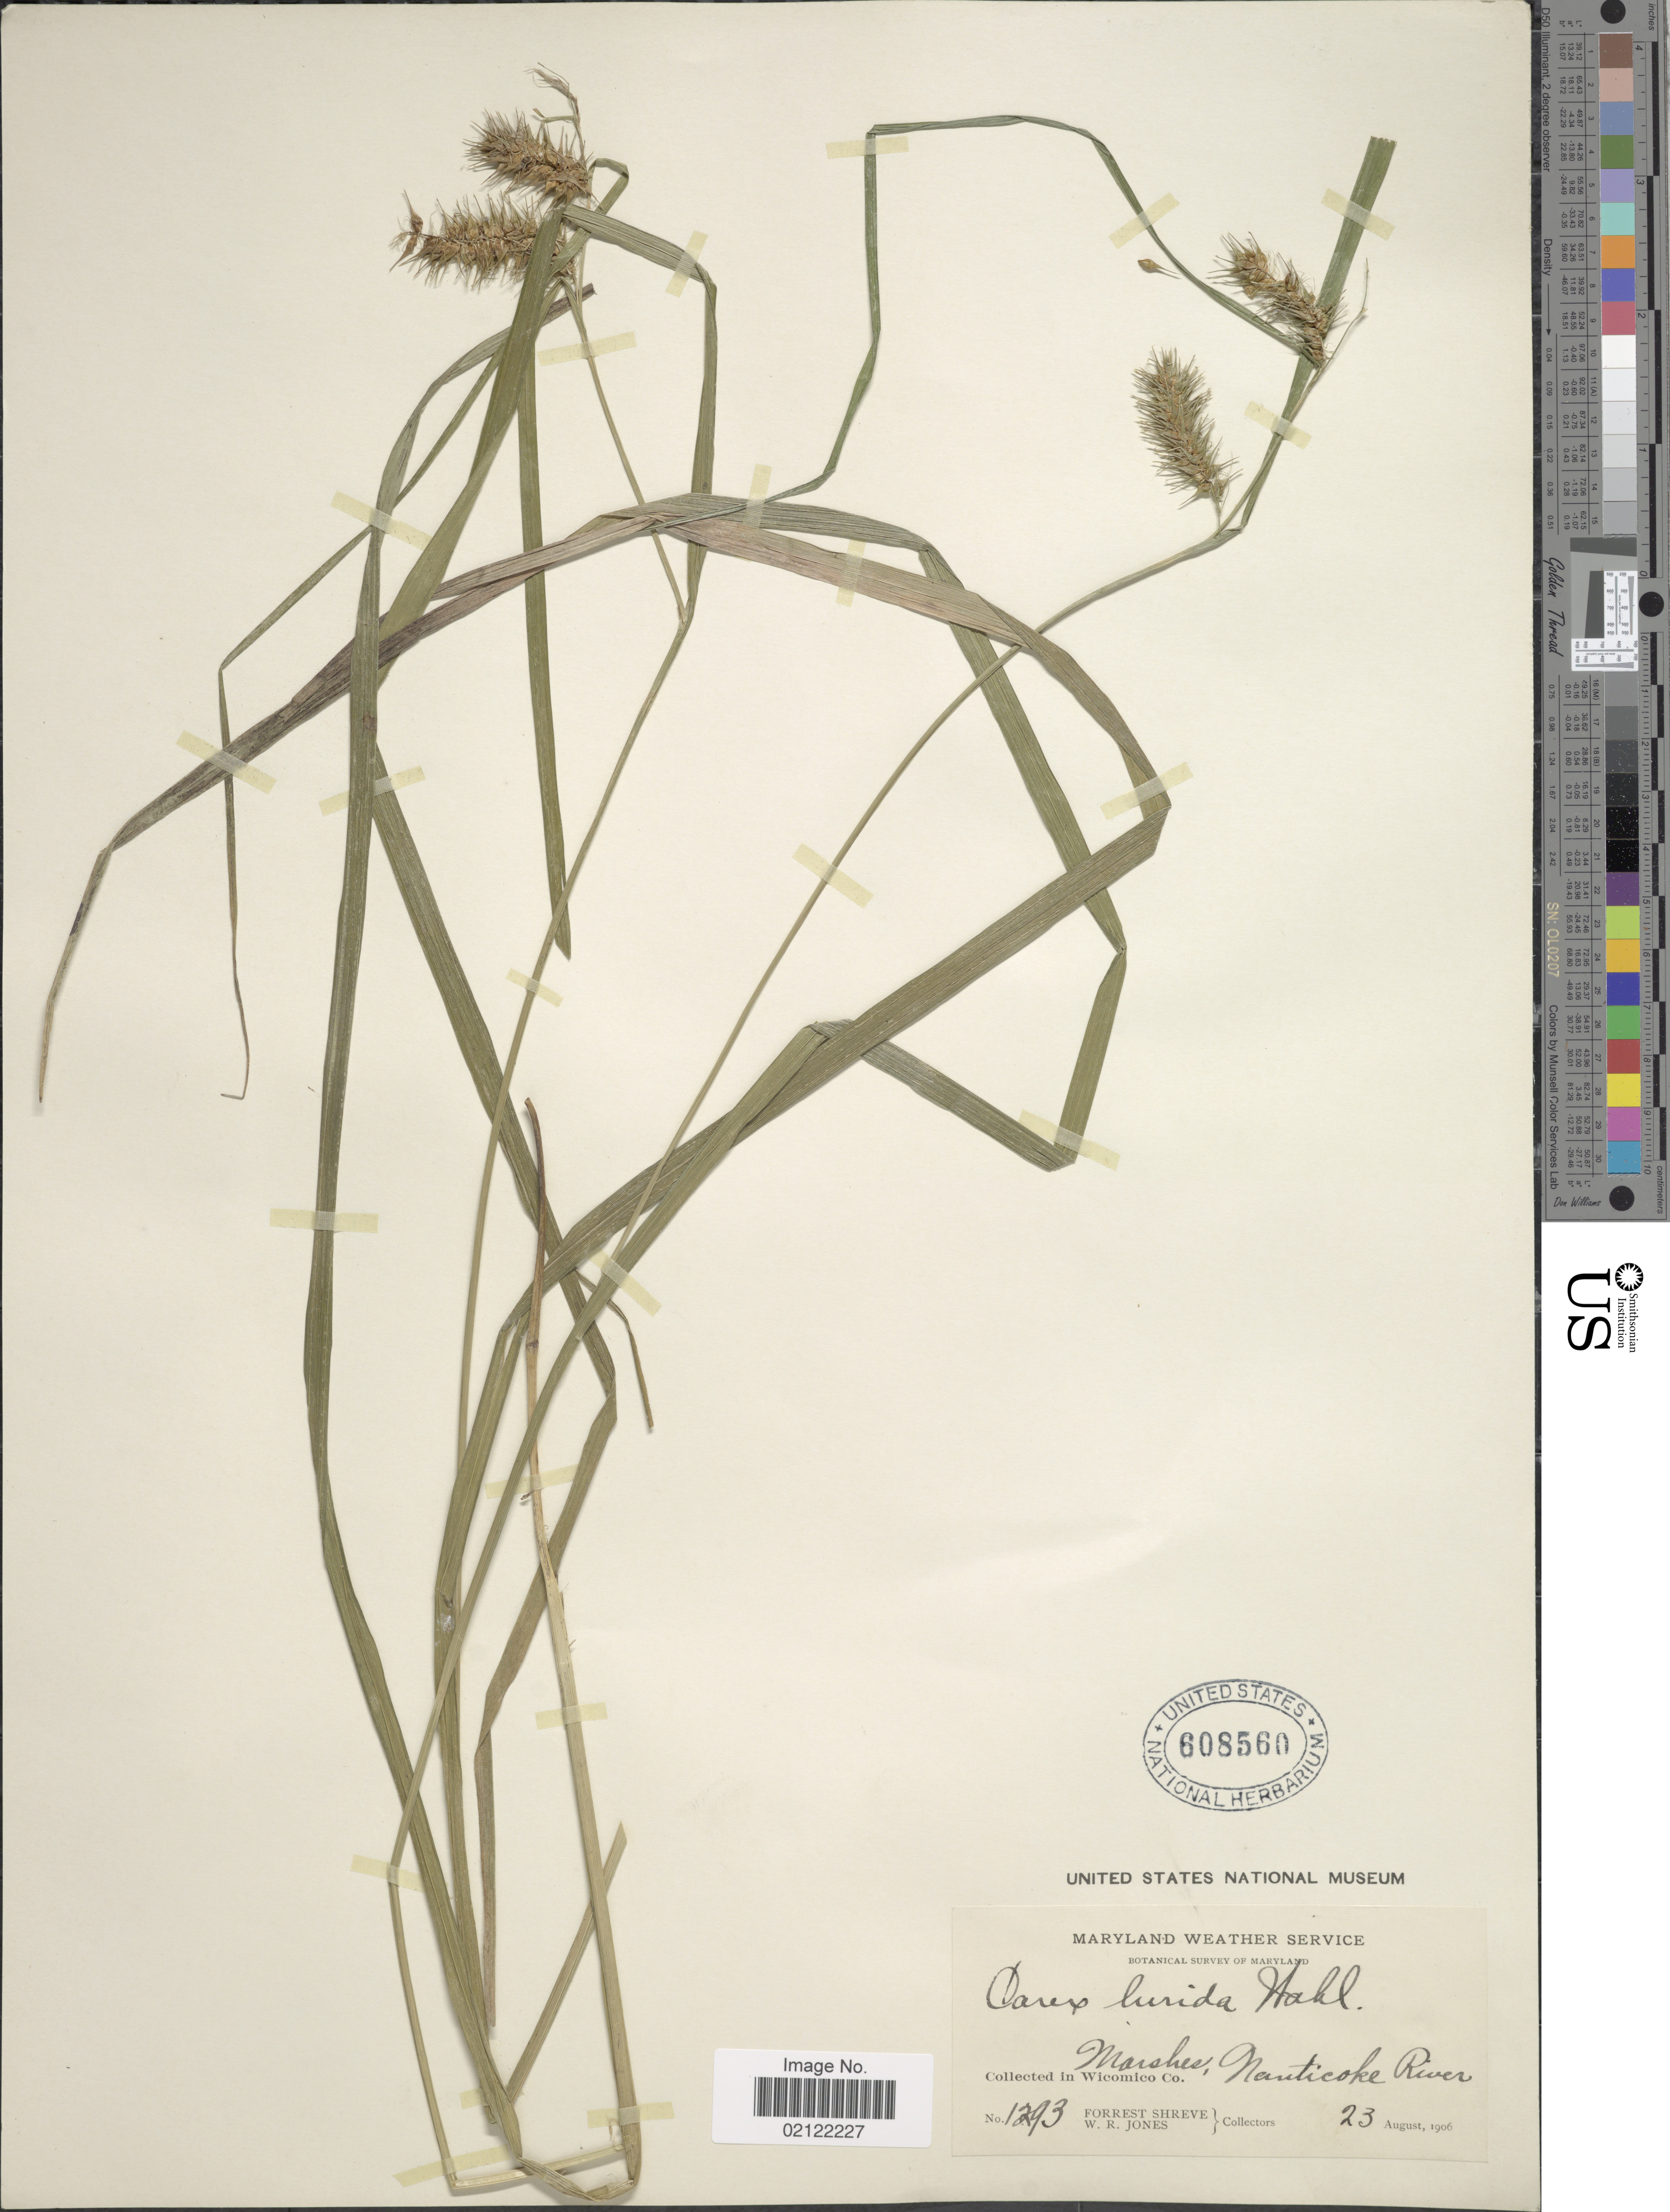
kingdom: Plantae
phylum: Tracheophyta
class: Liliopsida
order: Poales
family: Cyperaceae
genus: Carex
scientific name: Carex lurida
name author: Wahlenb.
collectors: F. Shreve & W. R. Jones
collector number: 1293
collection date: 1906-08-23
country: United States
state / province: Maryland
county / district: Wicomico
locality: Maryland Weather Service. Marshes, Nanticoke River. Collected in Wicomico Co.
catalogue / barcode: US 608560